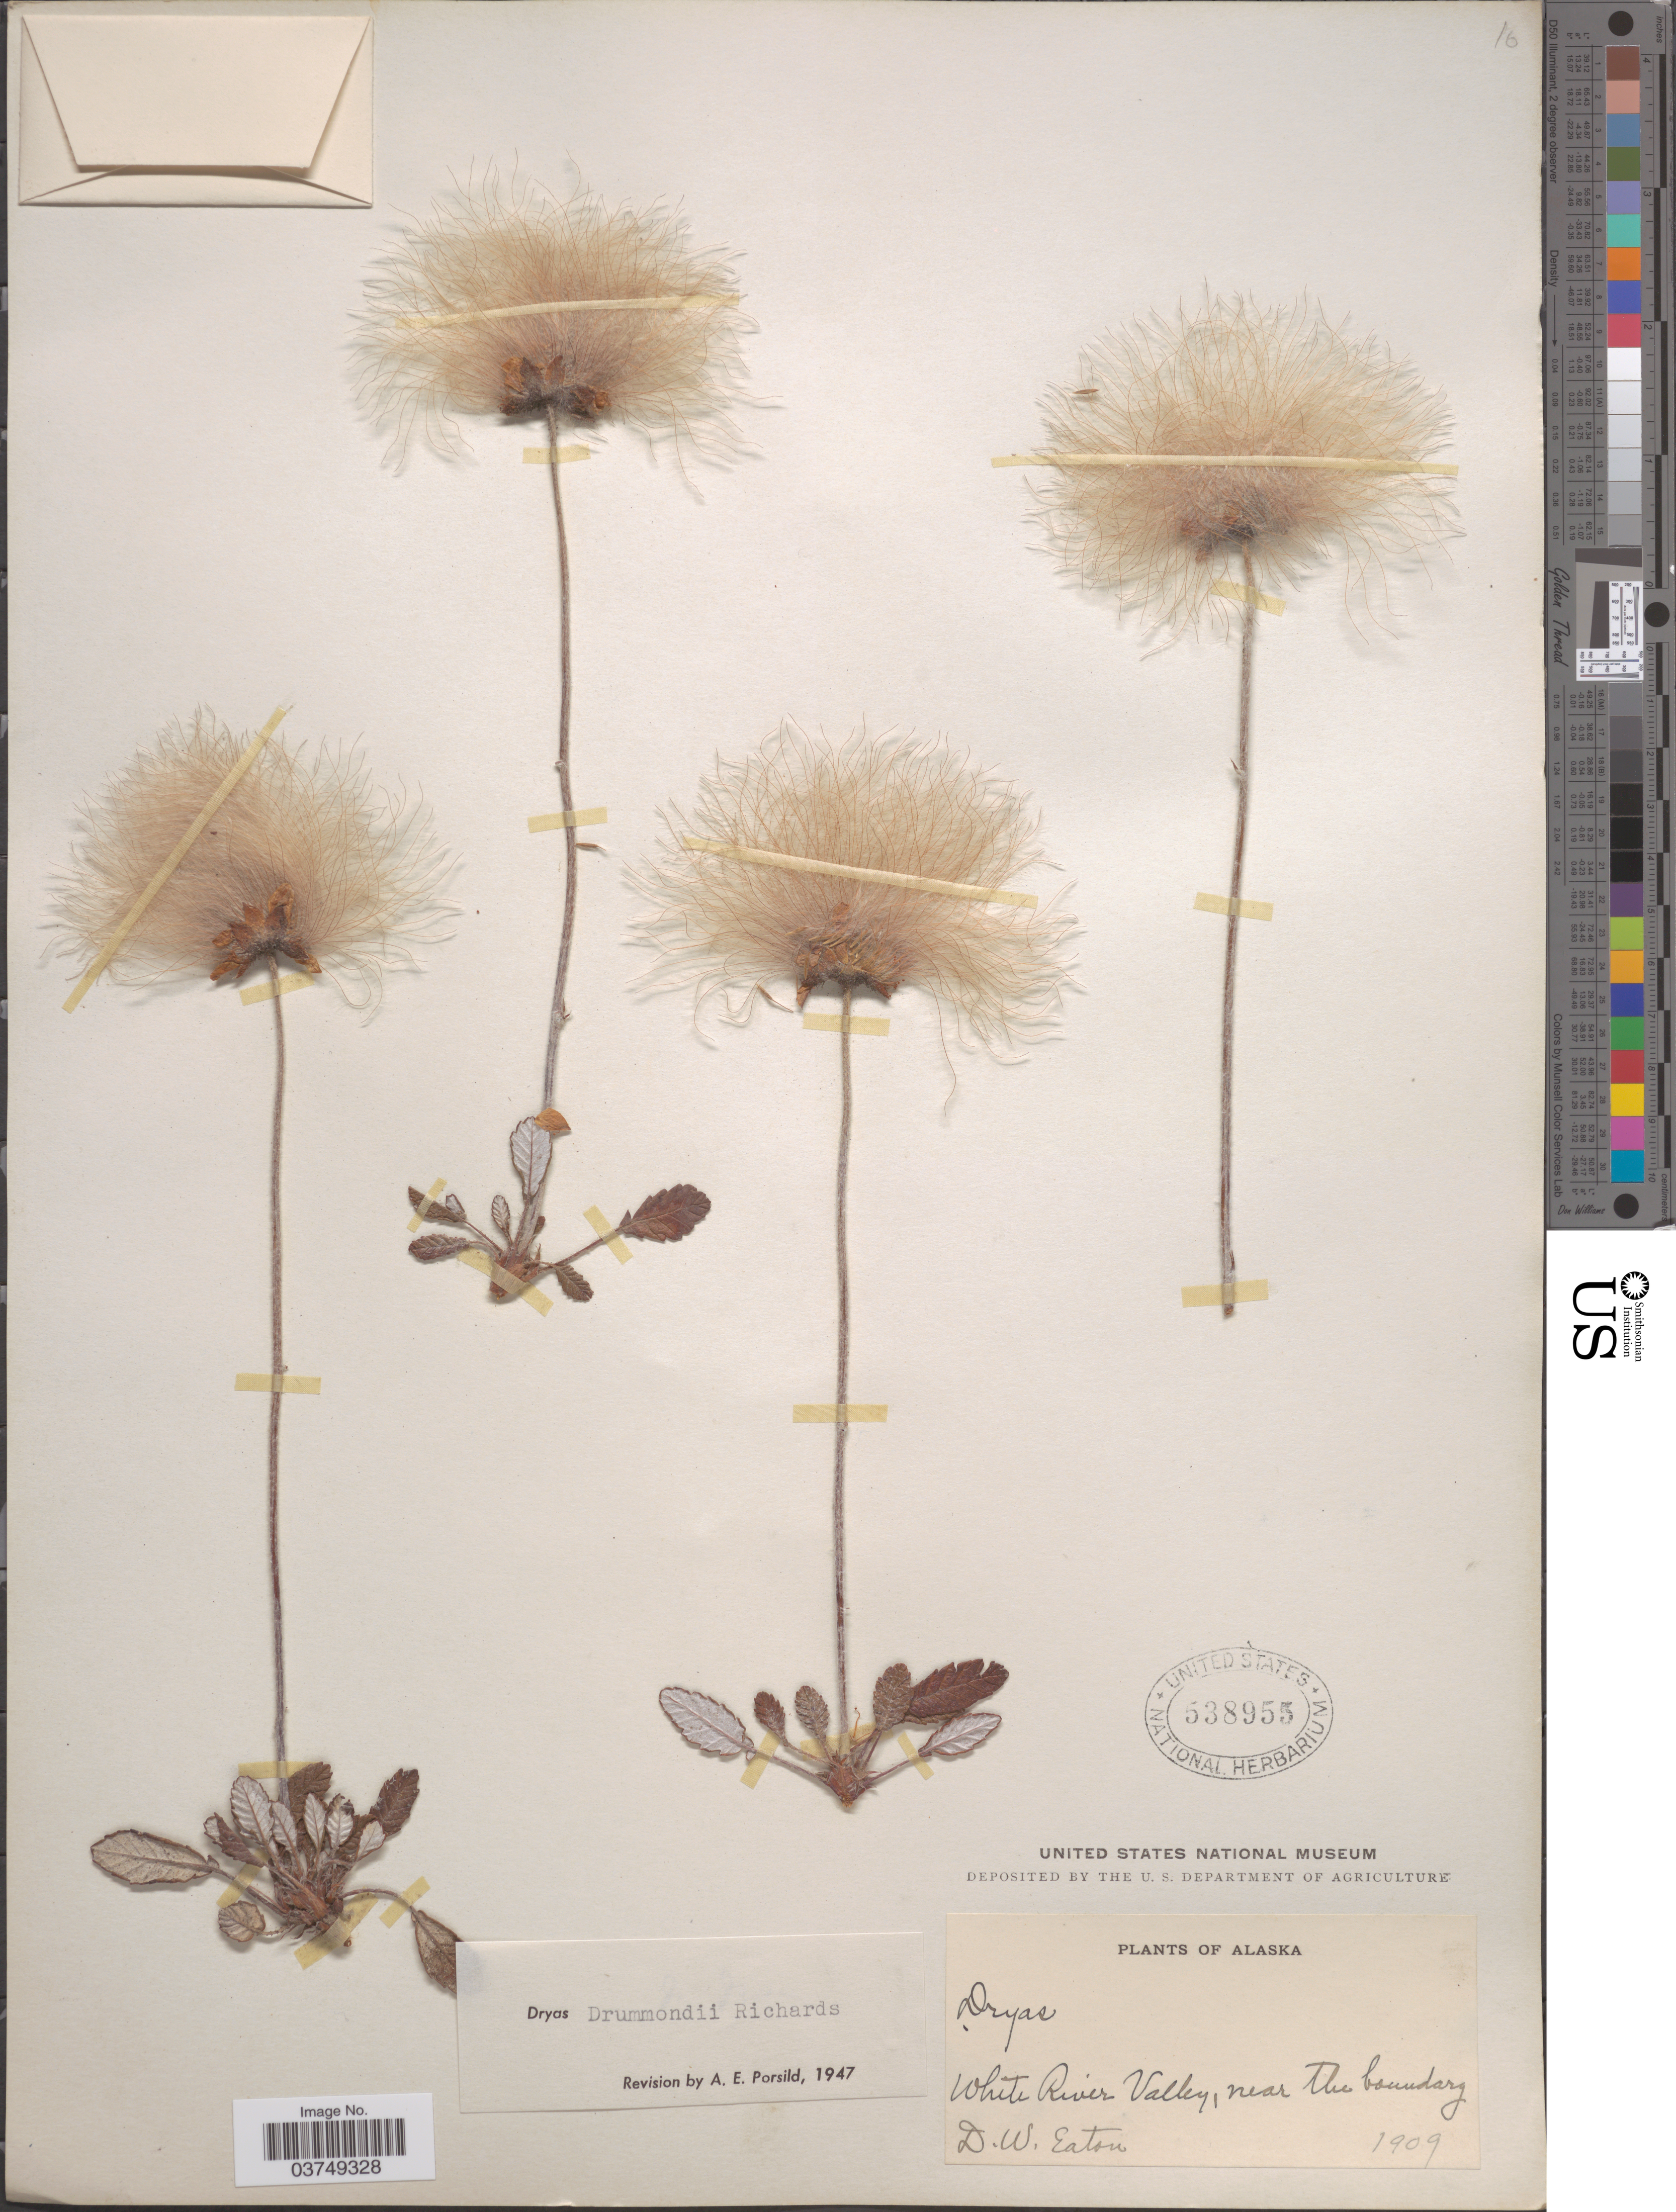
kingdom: Plantae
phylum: Tracheophyta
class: Magnoliopsida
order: Rosales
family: Rosaceae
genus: Dryas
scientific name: Dryas drummondii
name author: Hook. & Richardson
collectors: D. Eaton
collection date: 1909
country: United States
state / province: Alaska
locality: White River Valley, near the boundary.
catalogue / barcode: US 538955